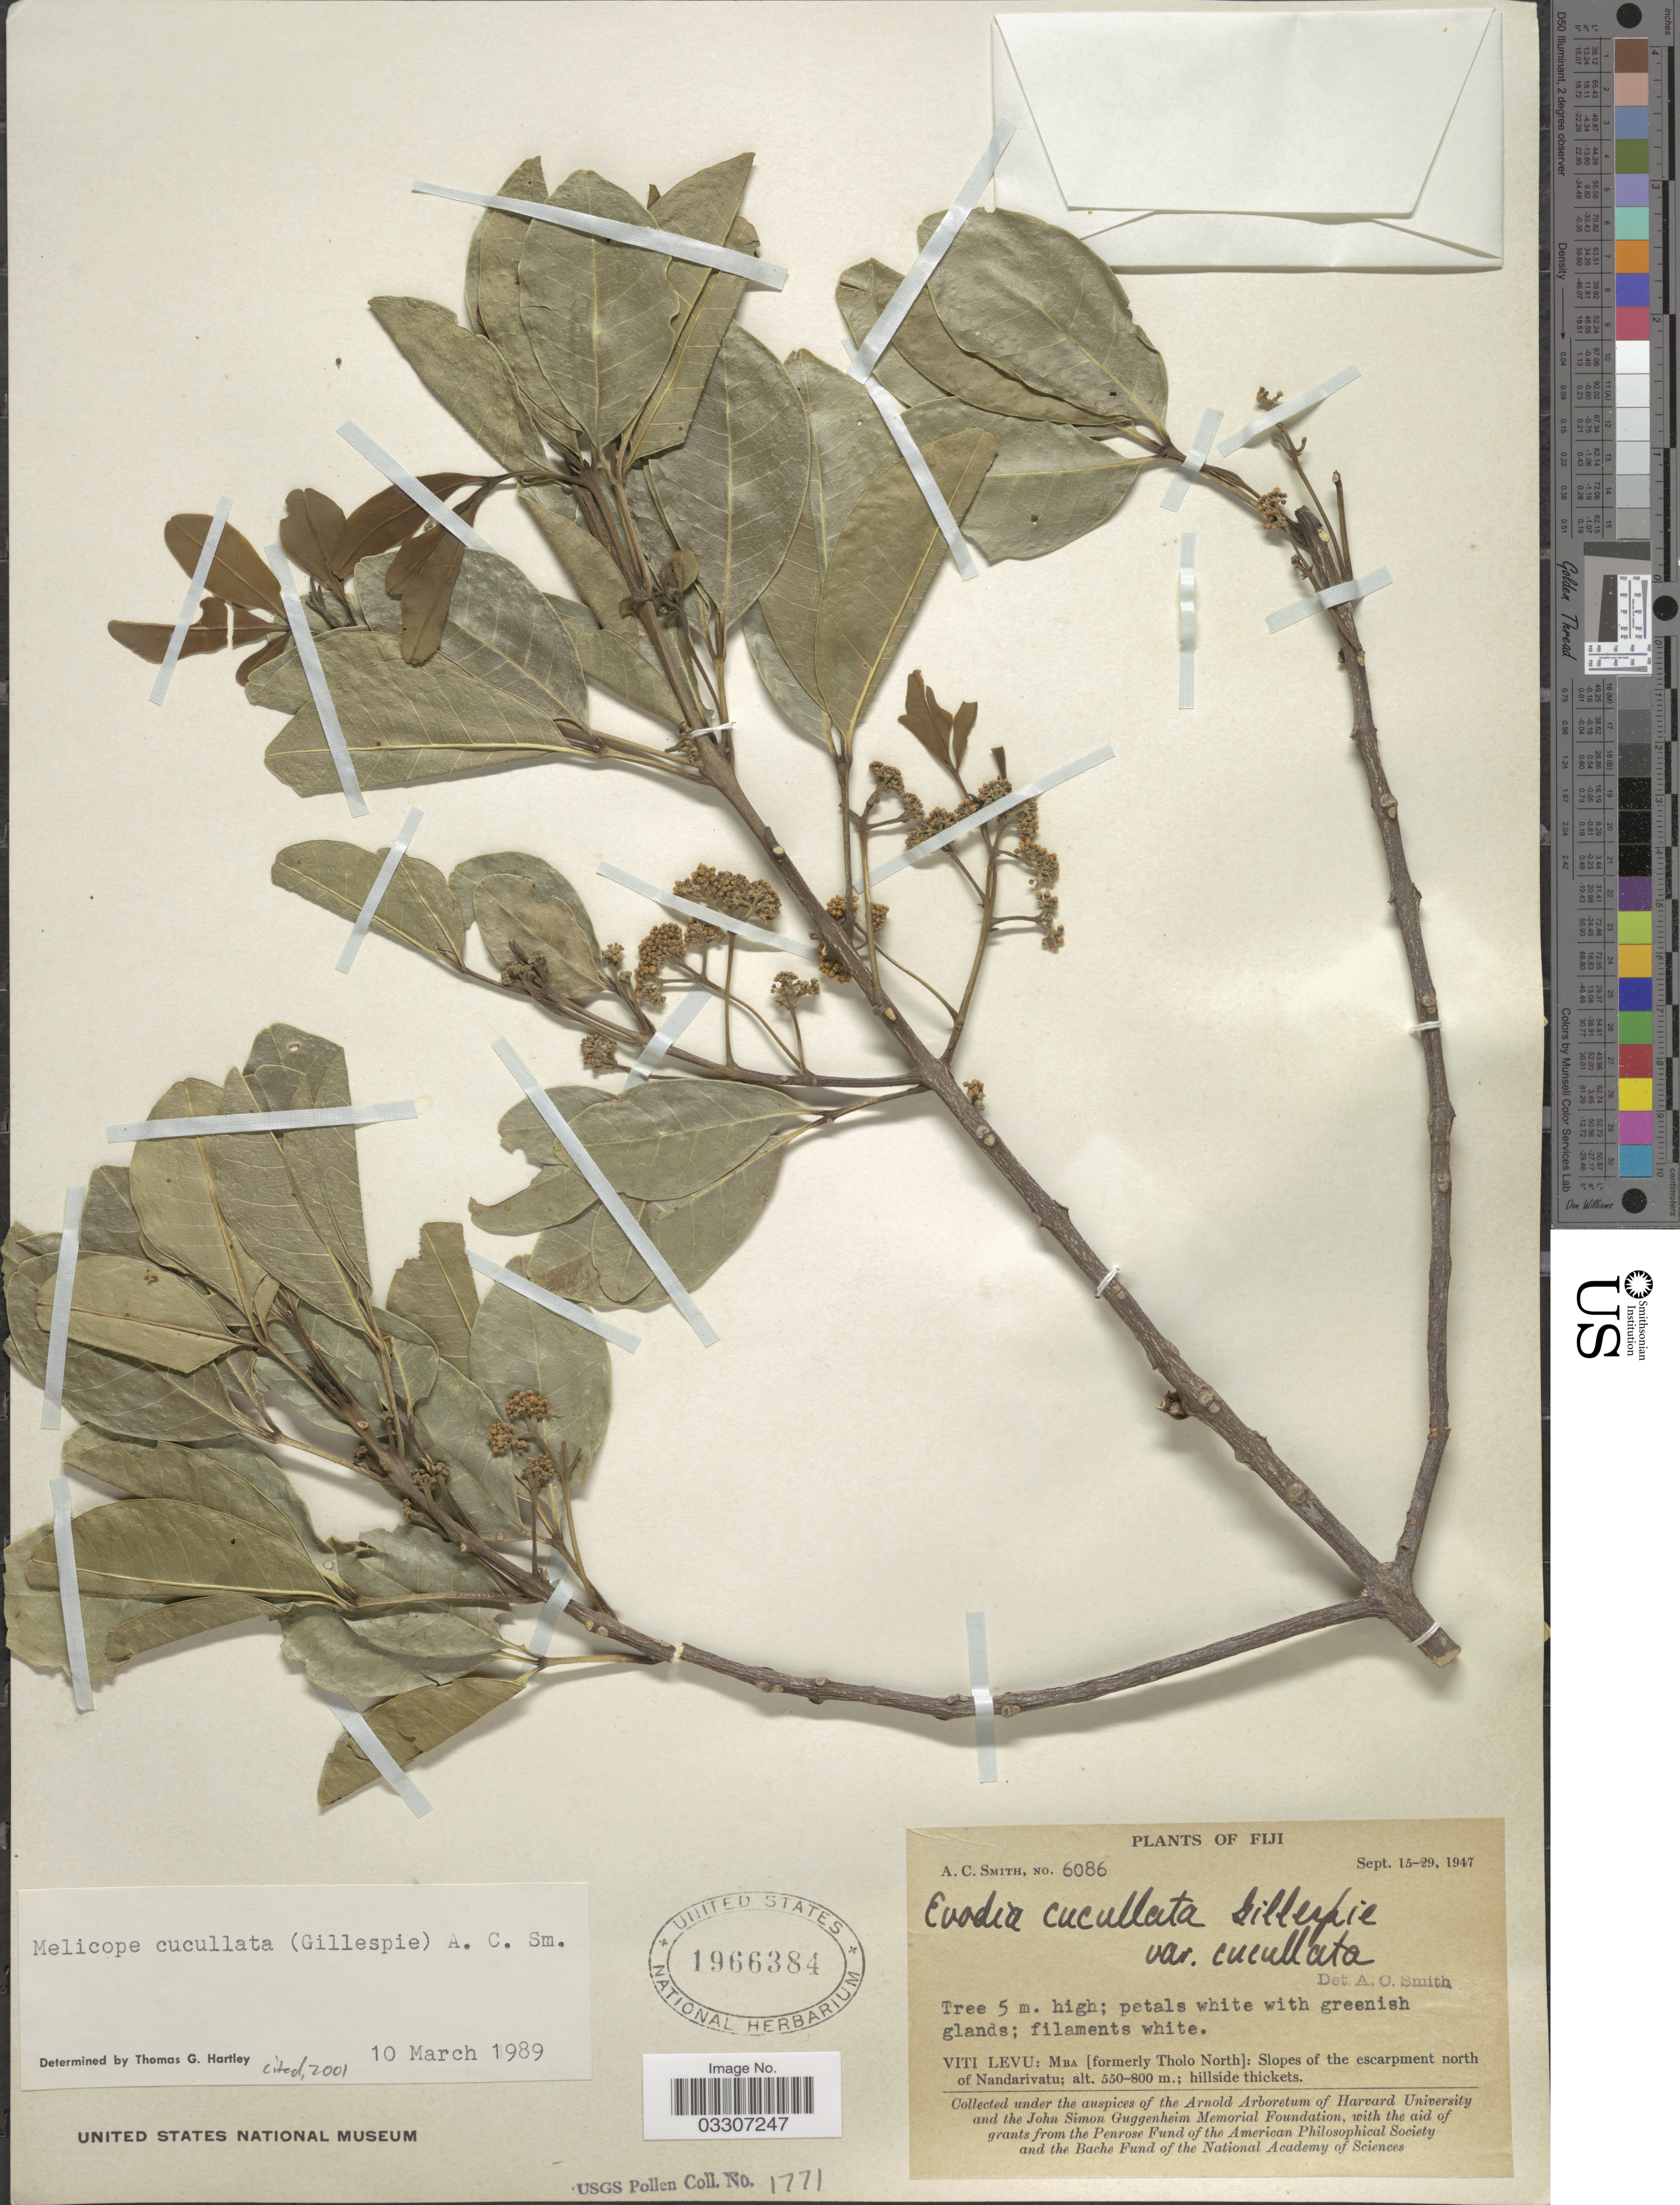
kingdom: Plantae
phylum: Tracheophyta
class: Magnoliopsida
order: Sapindales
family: Rutaceae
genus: Melicope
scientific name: Melicope cucullata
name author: (Gillespie) A.C. Sm.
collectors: A. C. Smith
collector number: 6086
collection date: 1947-09-15/1947-09-29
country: Fiji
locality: Viti Levu: Mba [formerly Tholo North]: Slopes of the escarpment north of Nandarivatu.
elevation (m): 550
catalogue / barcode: US 1966384